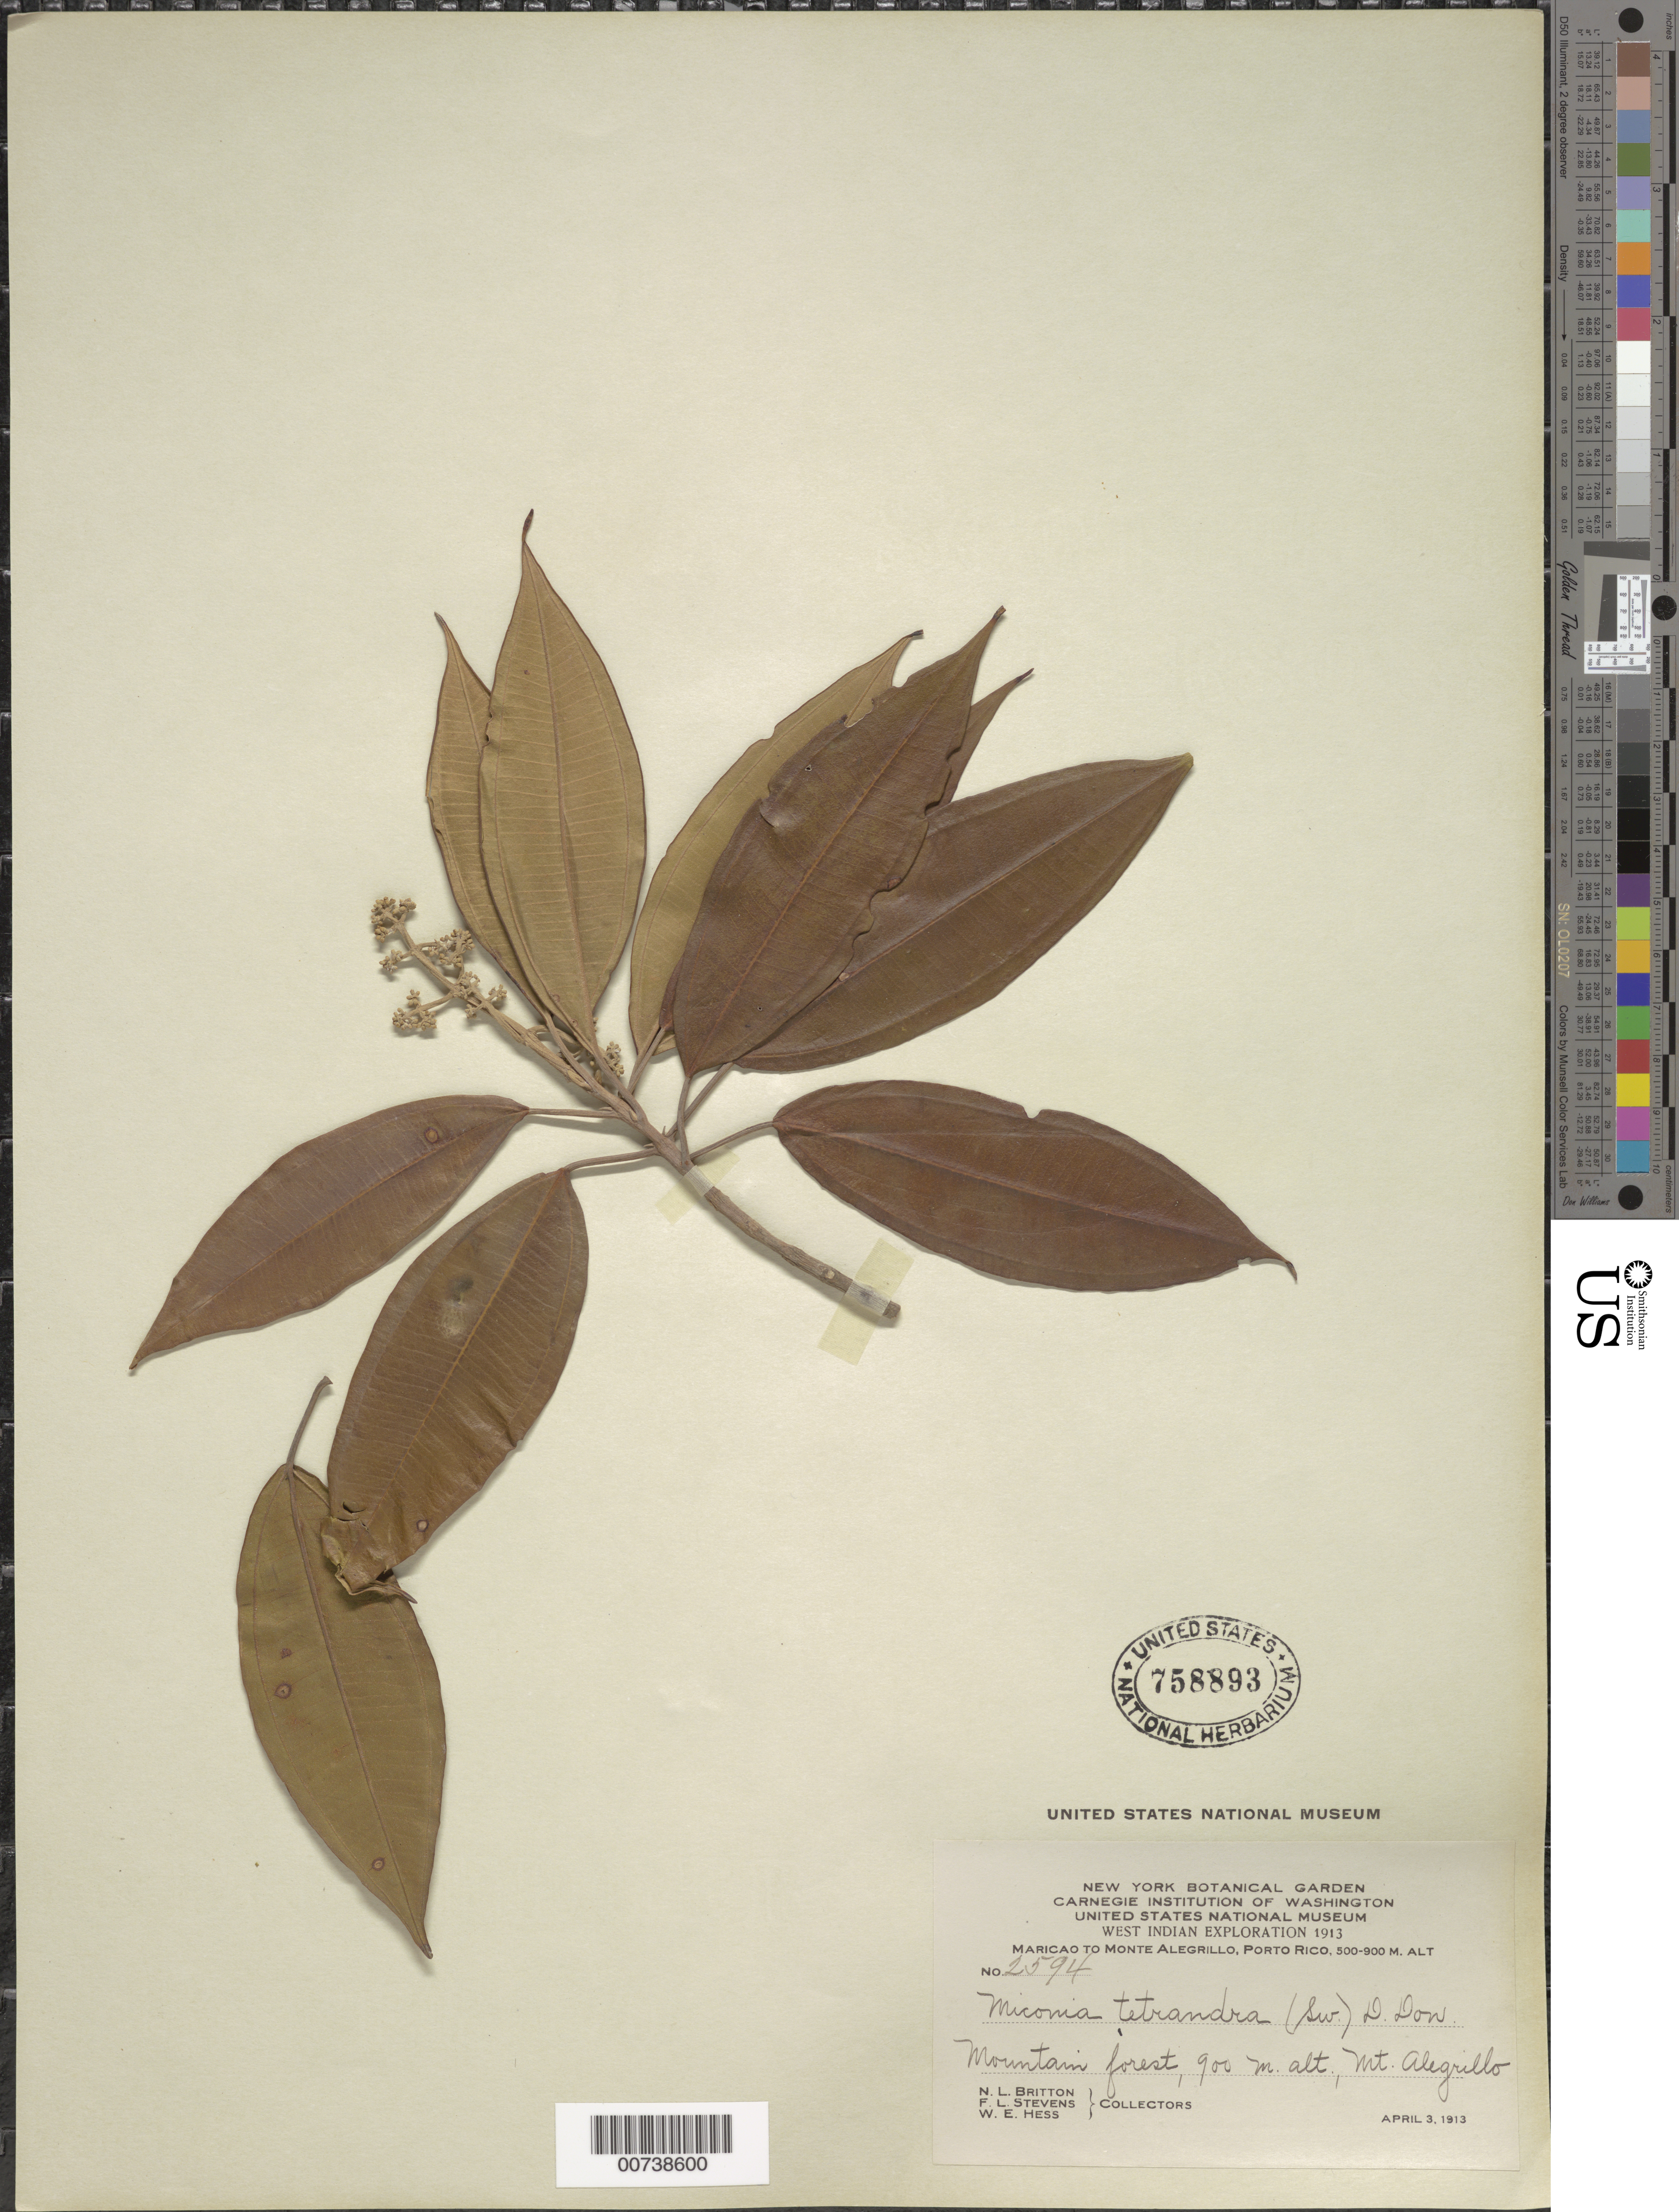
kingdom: Plantae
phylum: Tracheophyta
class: Magnoliopsida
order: Myrtales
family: Melastomataceae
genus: Miconia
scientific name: Miconia tetrandra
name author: (Sw.) D. Don ex G. Don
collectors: N. Britton, F. L. Stevens & W. Hess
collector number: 2594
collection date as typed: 03 Apr 1913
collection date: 1913-04-03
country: Puerto Rico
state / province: Maricao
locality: Maricao to Monte Alegrillo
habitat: Mountain forest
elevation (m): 900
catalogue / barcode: US 758893